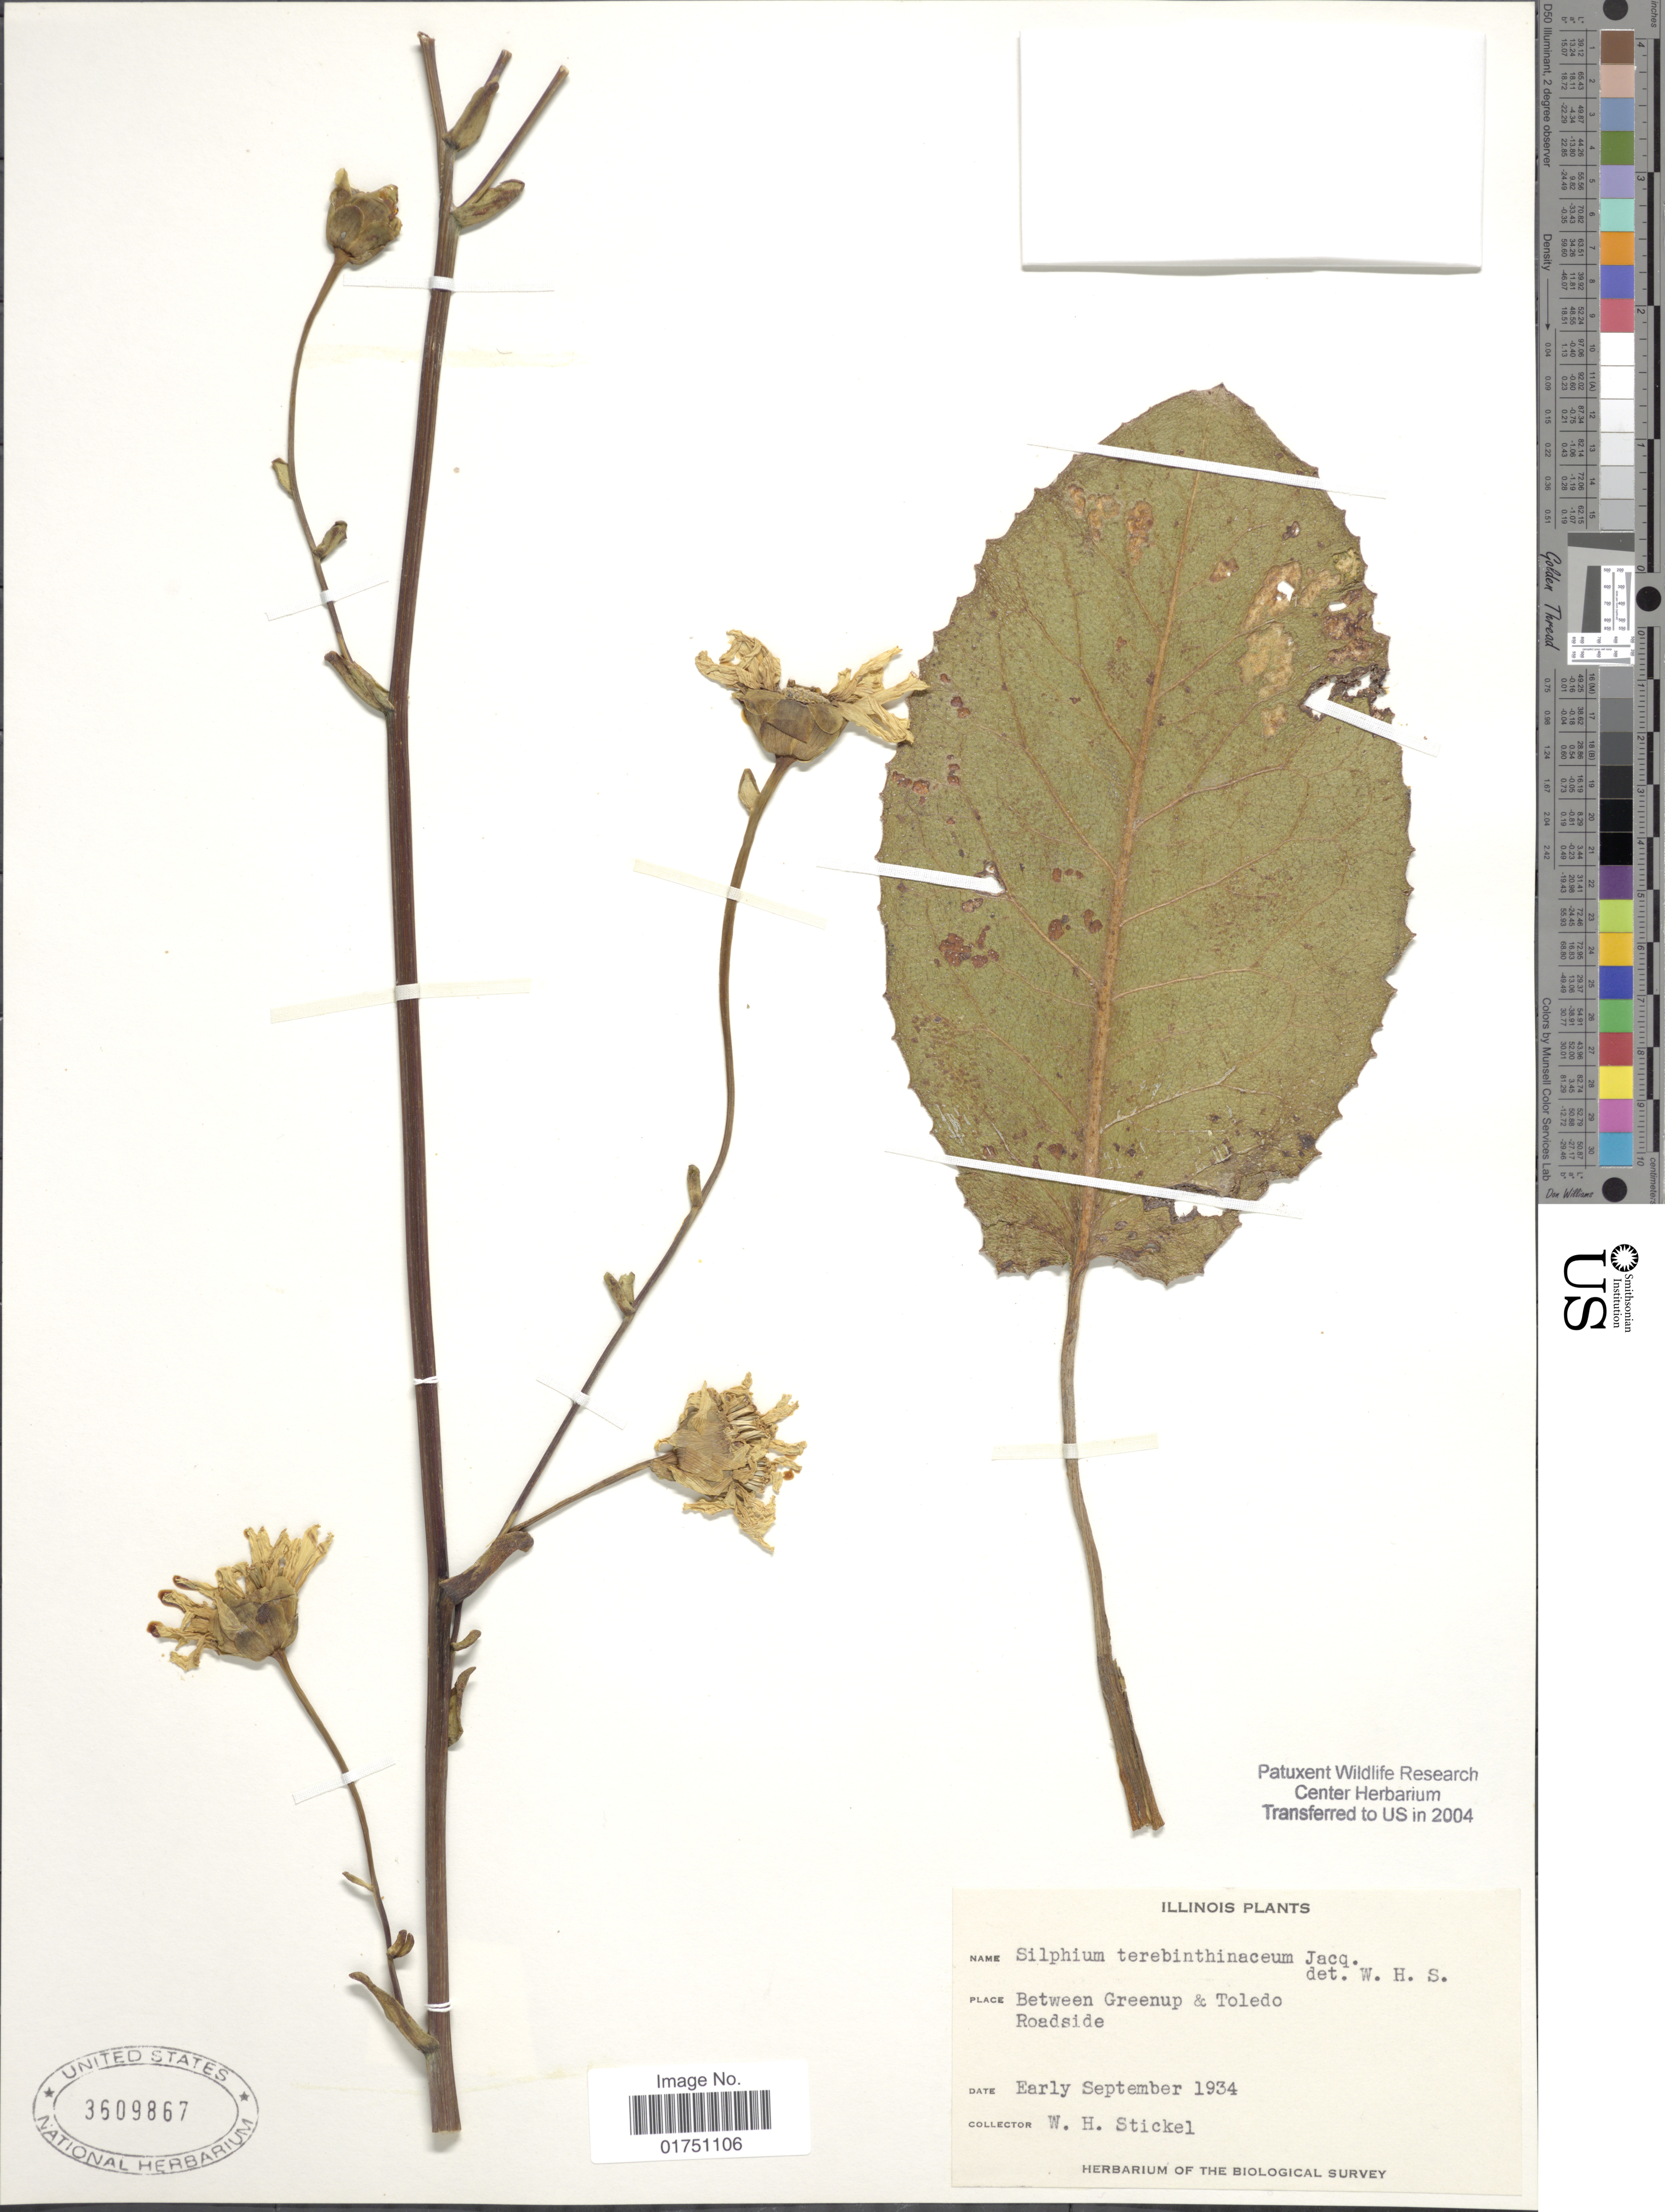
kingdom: Plantae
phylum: Tracheophyta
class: Magnoliopsida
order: Asterales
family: Asteraceae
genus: Silphium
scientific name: Silphium terebinthinaceum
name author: Jacq.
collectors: W. Stickel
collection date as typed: Early September 1934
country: United States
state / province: Illinois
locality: Between Greenup & Toledo Roadside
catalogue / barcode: US 3609867